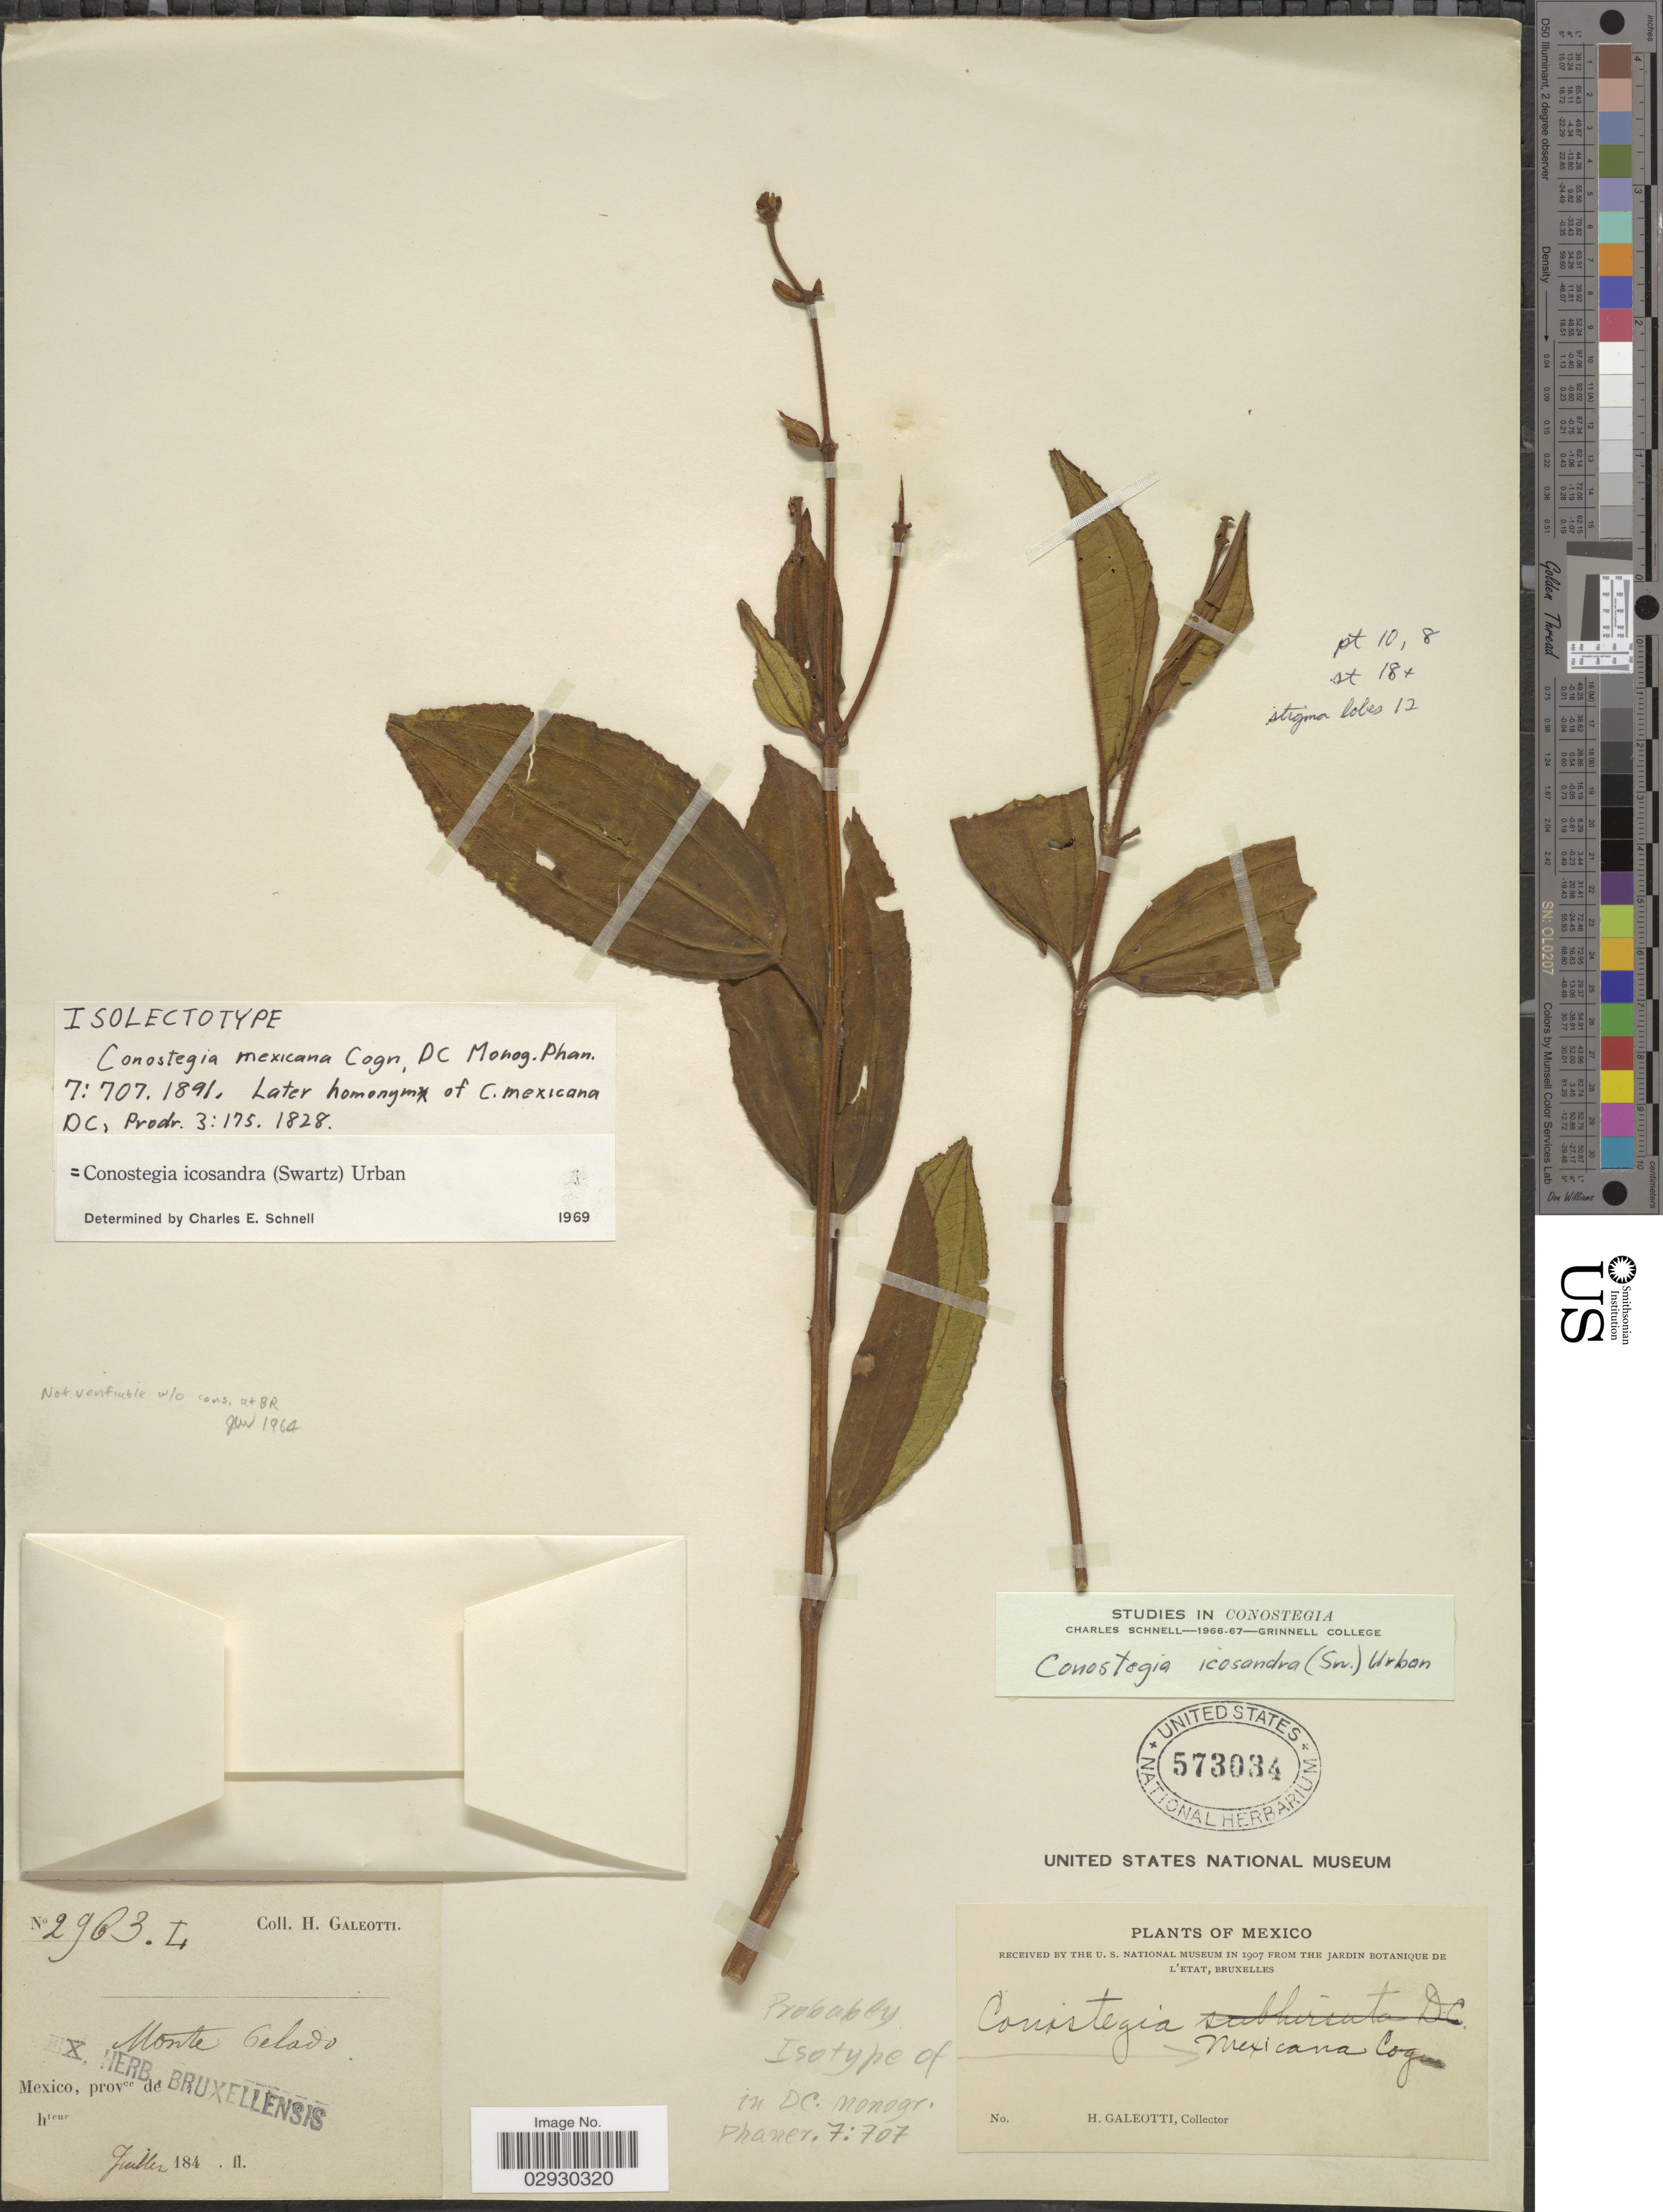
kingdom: Plantae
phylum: Tracheophyta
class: Magnoliopsida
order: Myrtales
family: Melastomataceae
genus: Conostegia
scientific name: Conostegia icosandra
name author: (Sw.) Urb.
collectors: H. G. Galeotti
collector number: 2963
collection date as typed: Juilles* 184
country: Mexico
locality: Monte Pelado.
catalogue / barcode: US 573034